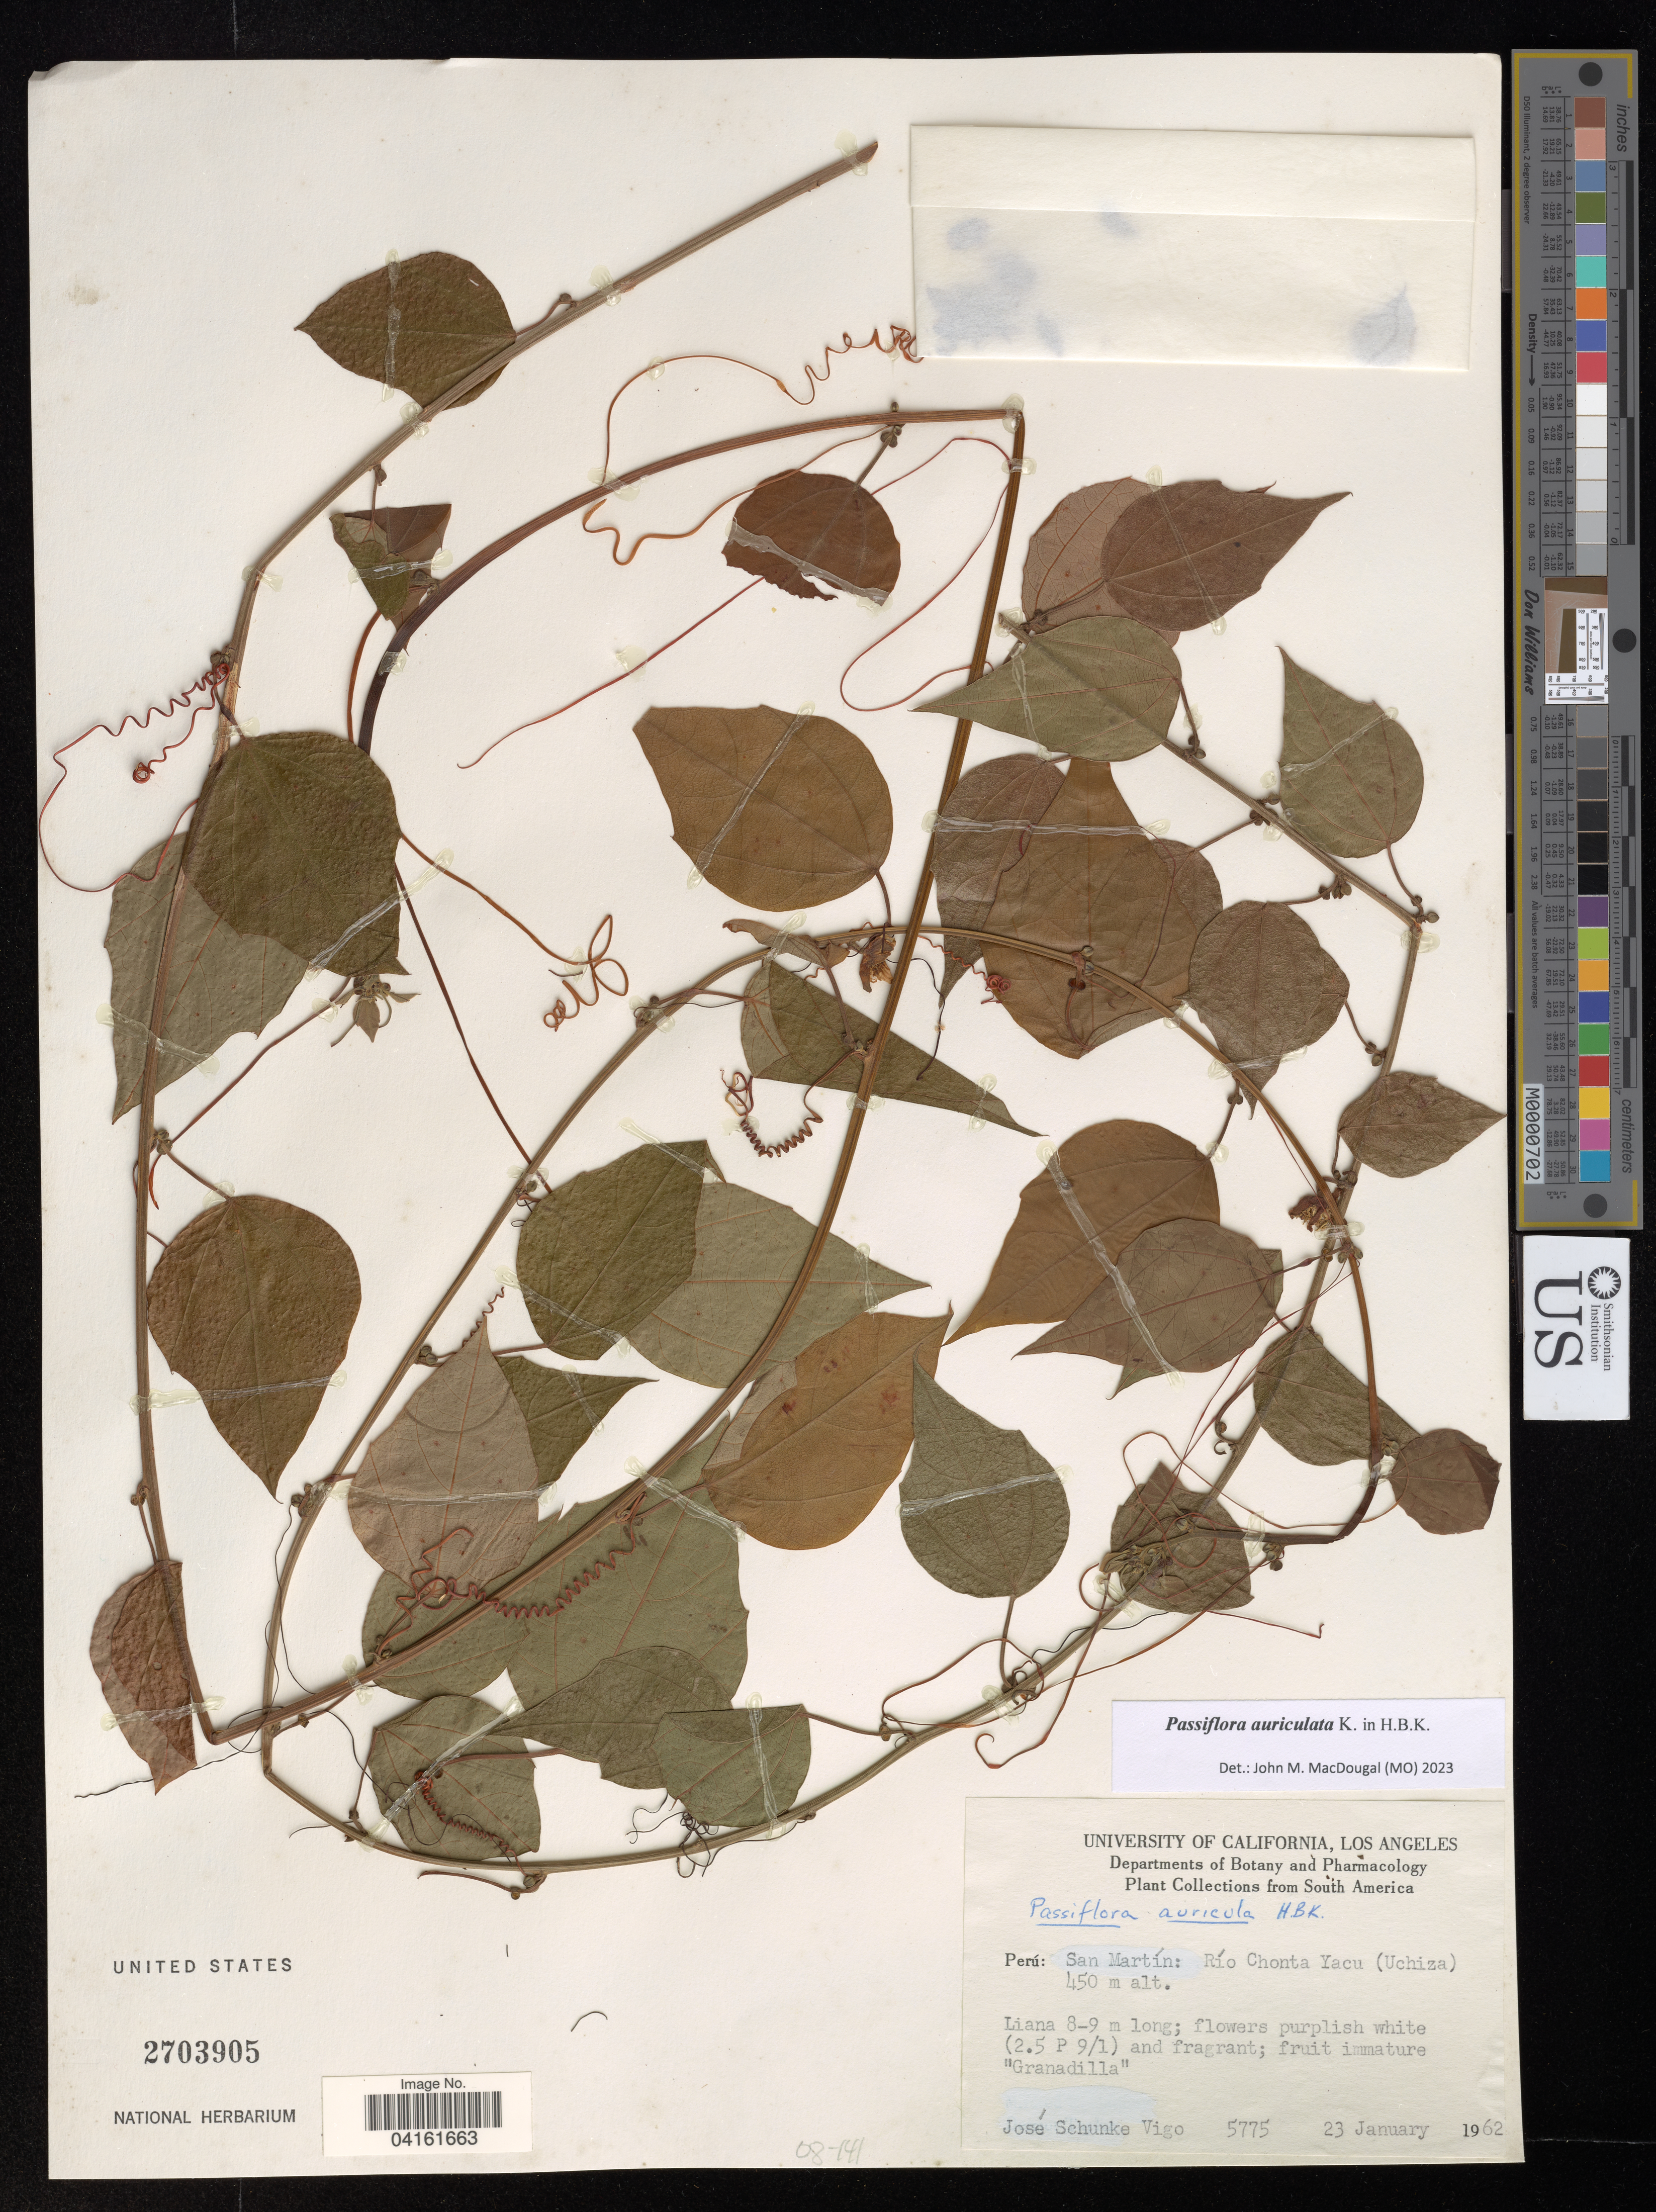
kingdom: Plantae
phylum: Tracheophyta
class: Magnoliopsida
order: Malpighiales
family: Passifloraceae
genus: Passiflora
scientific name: Passiflora auriculata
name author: Kunth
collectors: J. Schunke Vigo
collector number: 5775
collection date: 1962-01-23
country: Peru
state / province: San Martin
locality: Río Chonta Yacu (Uchiza).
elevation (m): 450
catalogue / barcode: US 2703905